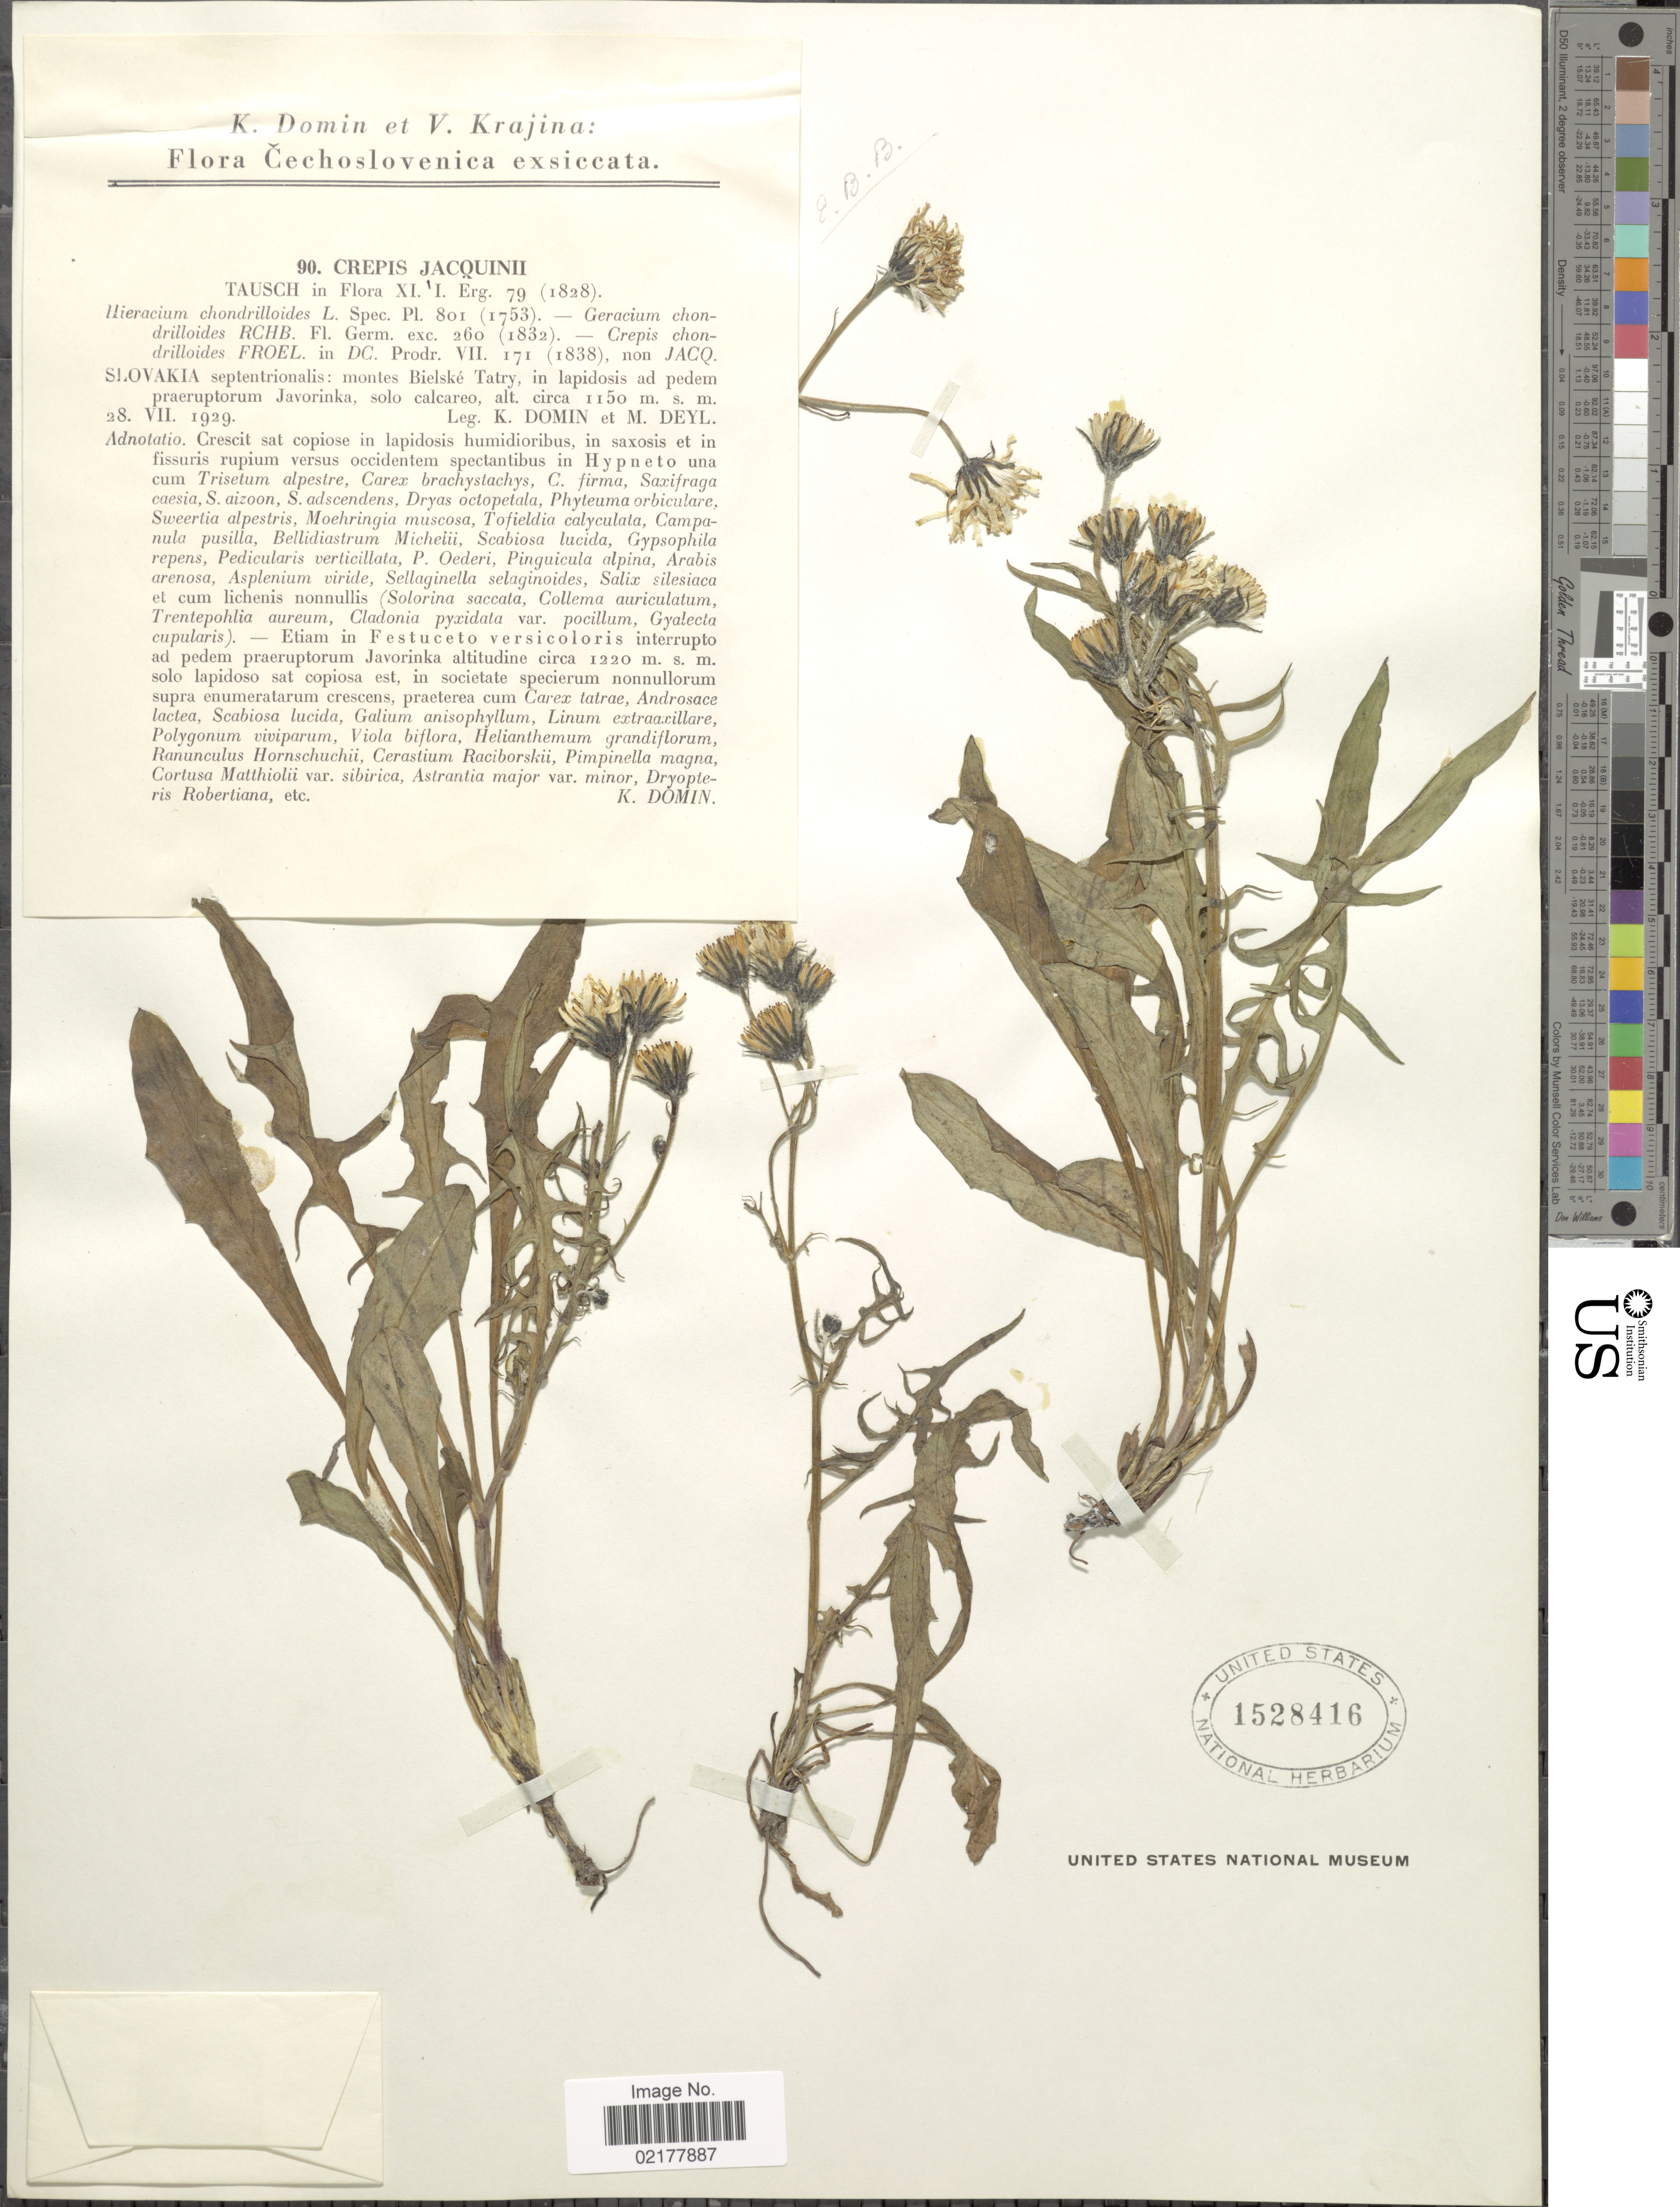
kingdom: Plantae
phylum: Tracheophyta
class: Magnoliopsida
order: Asterales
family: Asteraceae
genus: Crepis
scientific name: Crepis jacquinii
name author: Tausch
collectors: K. Domin & M. Deyl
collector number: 90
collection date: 1929-07-28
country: Slovakia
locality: Cechoslovenica. Slovakia septentrionalis: montes Bielské Tatry, Javorinka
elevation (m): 1150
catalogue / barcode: US 1528416